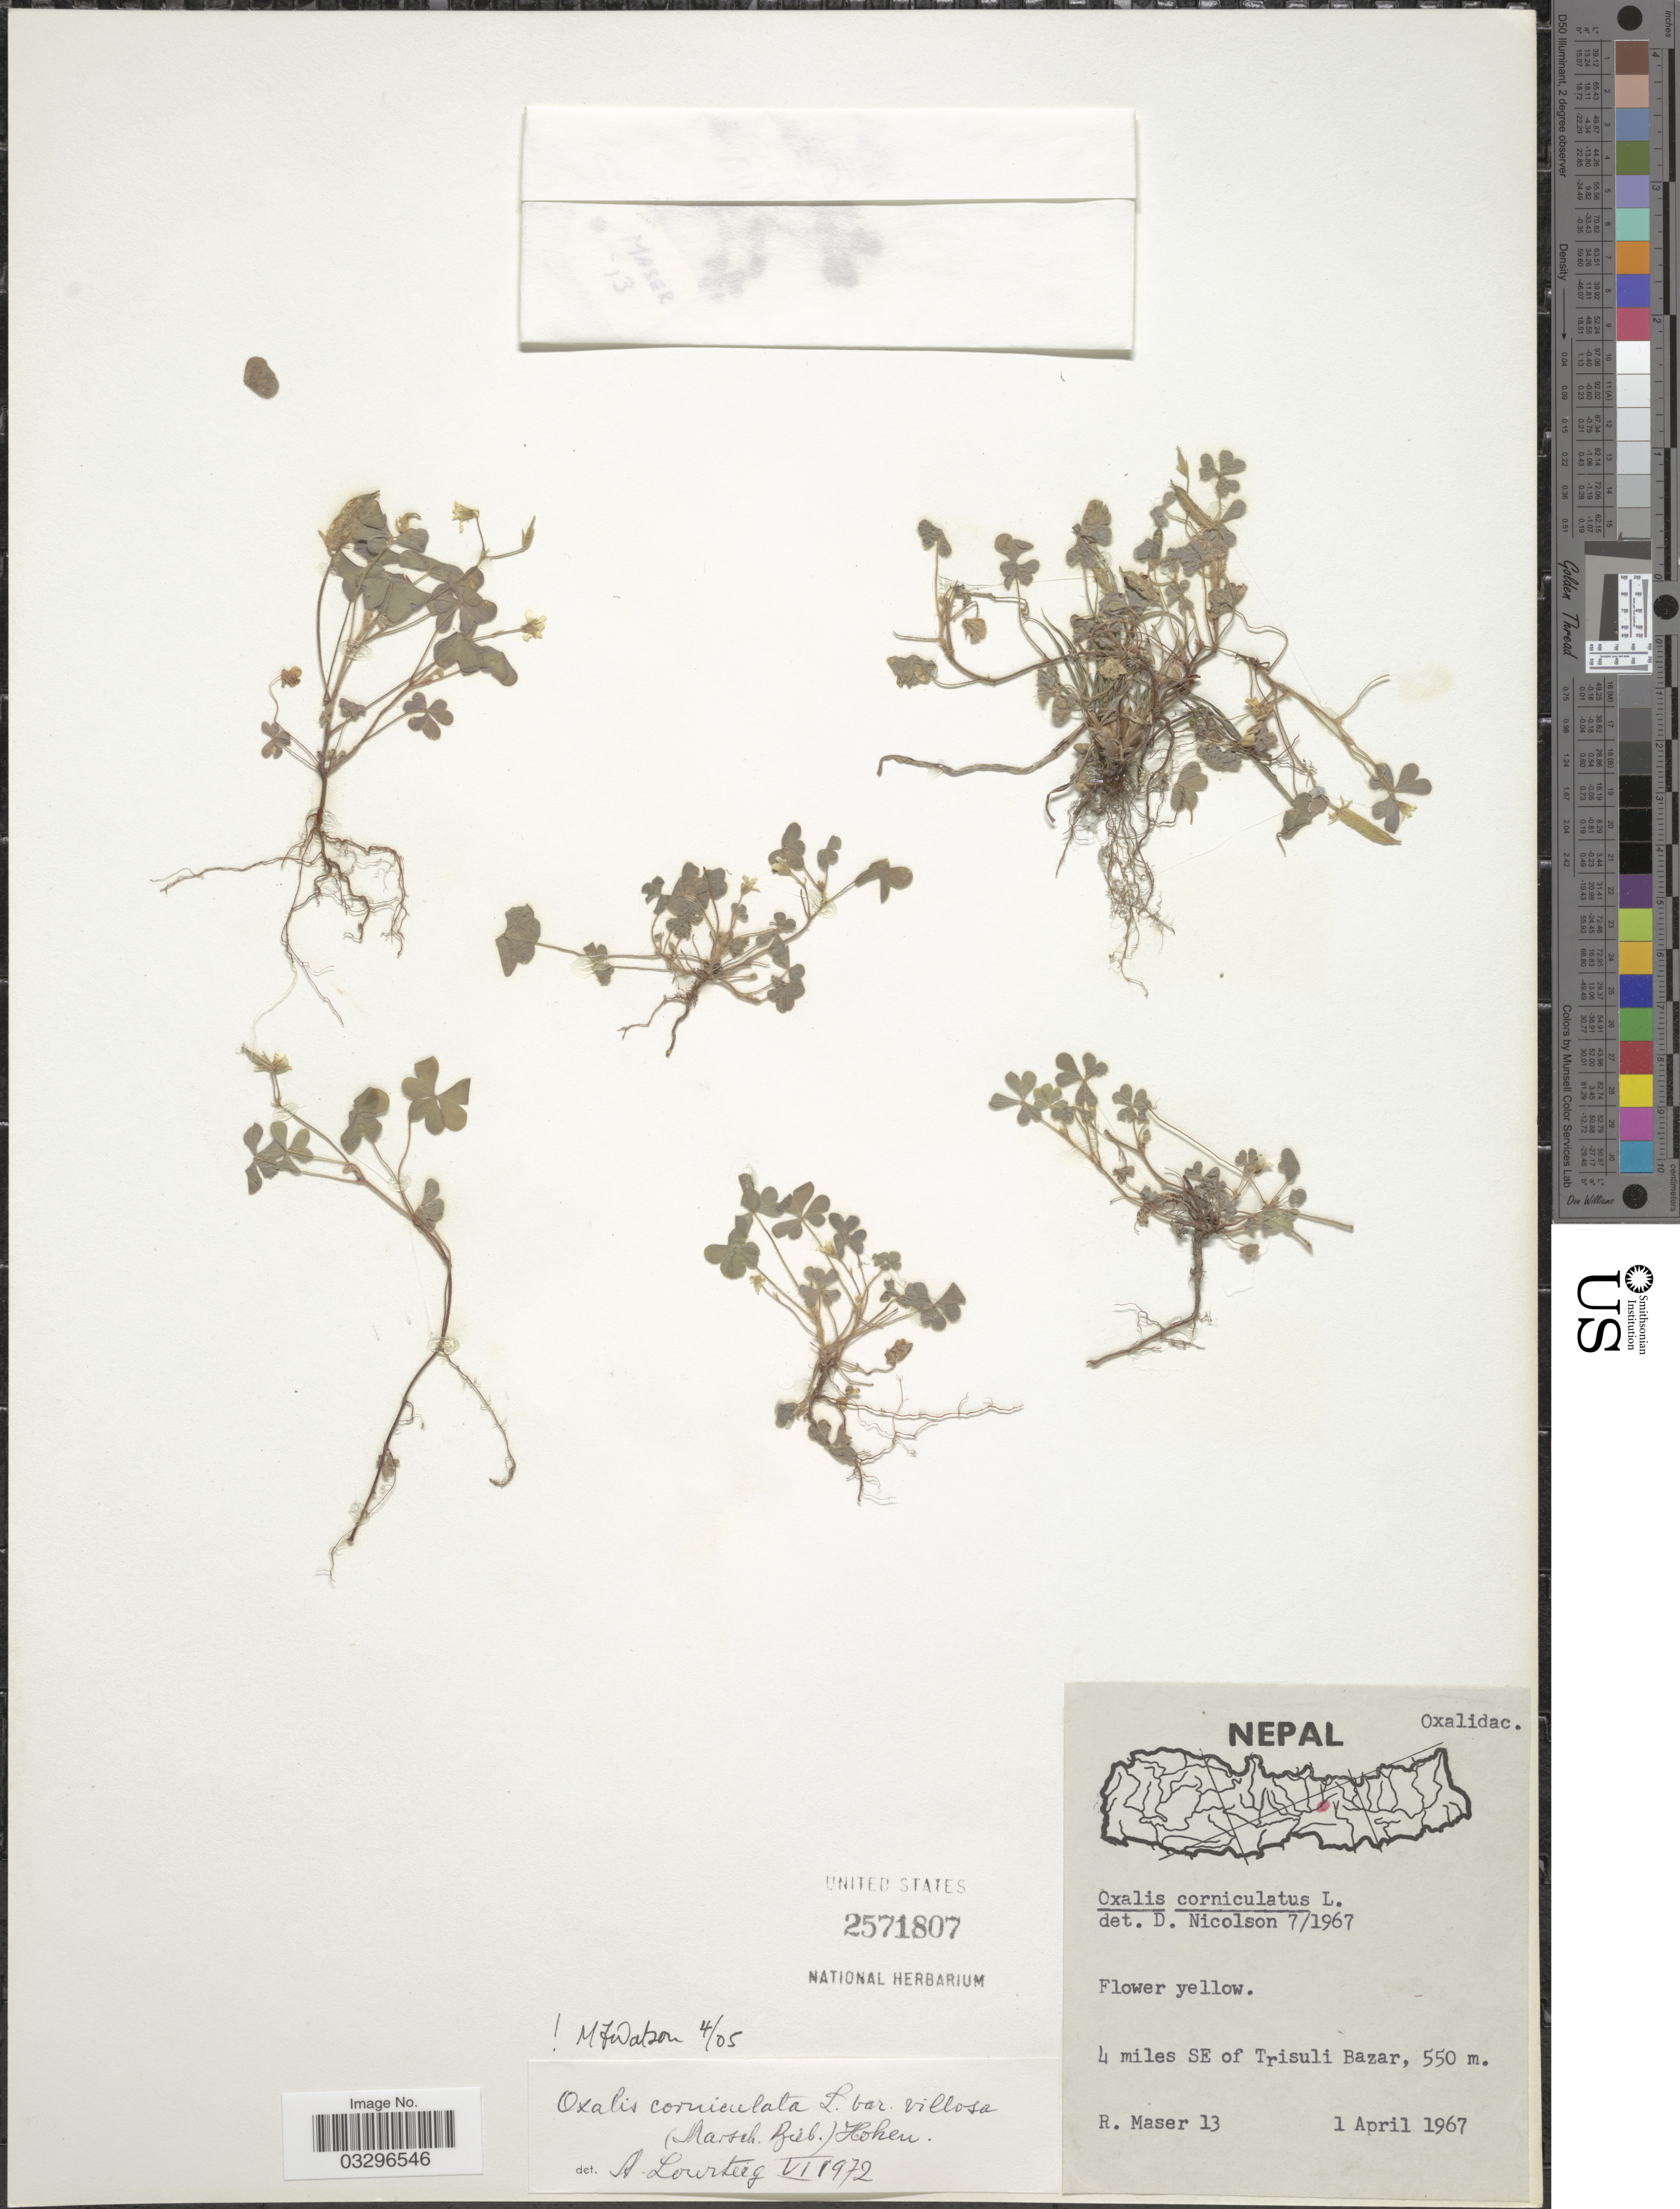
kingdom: Plantae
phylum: Tracheophyta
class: Magnoliopsida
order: Oxalidales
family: Oxalidaceae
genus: Oxalis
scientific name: Oxalis corniculata var. villosa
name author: (M. Bieb.) Hohen.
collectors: R. Maser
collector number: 13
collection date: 1967-04-01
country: Nepal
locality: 4 miles SE of Trisuli Bazar.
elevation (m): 550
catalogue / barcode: US 2571807